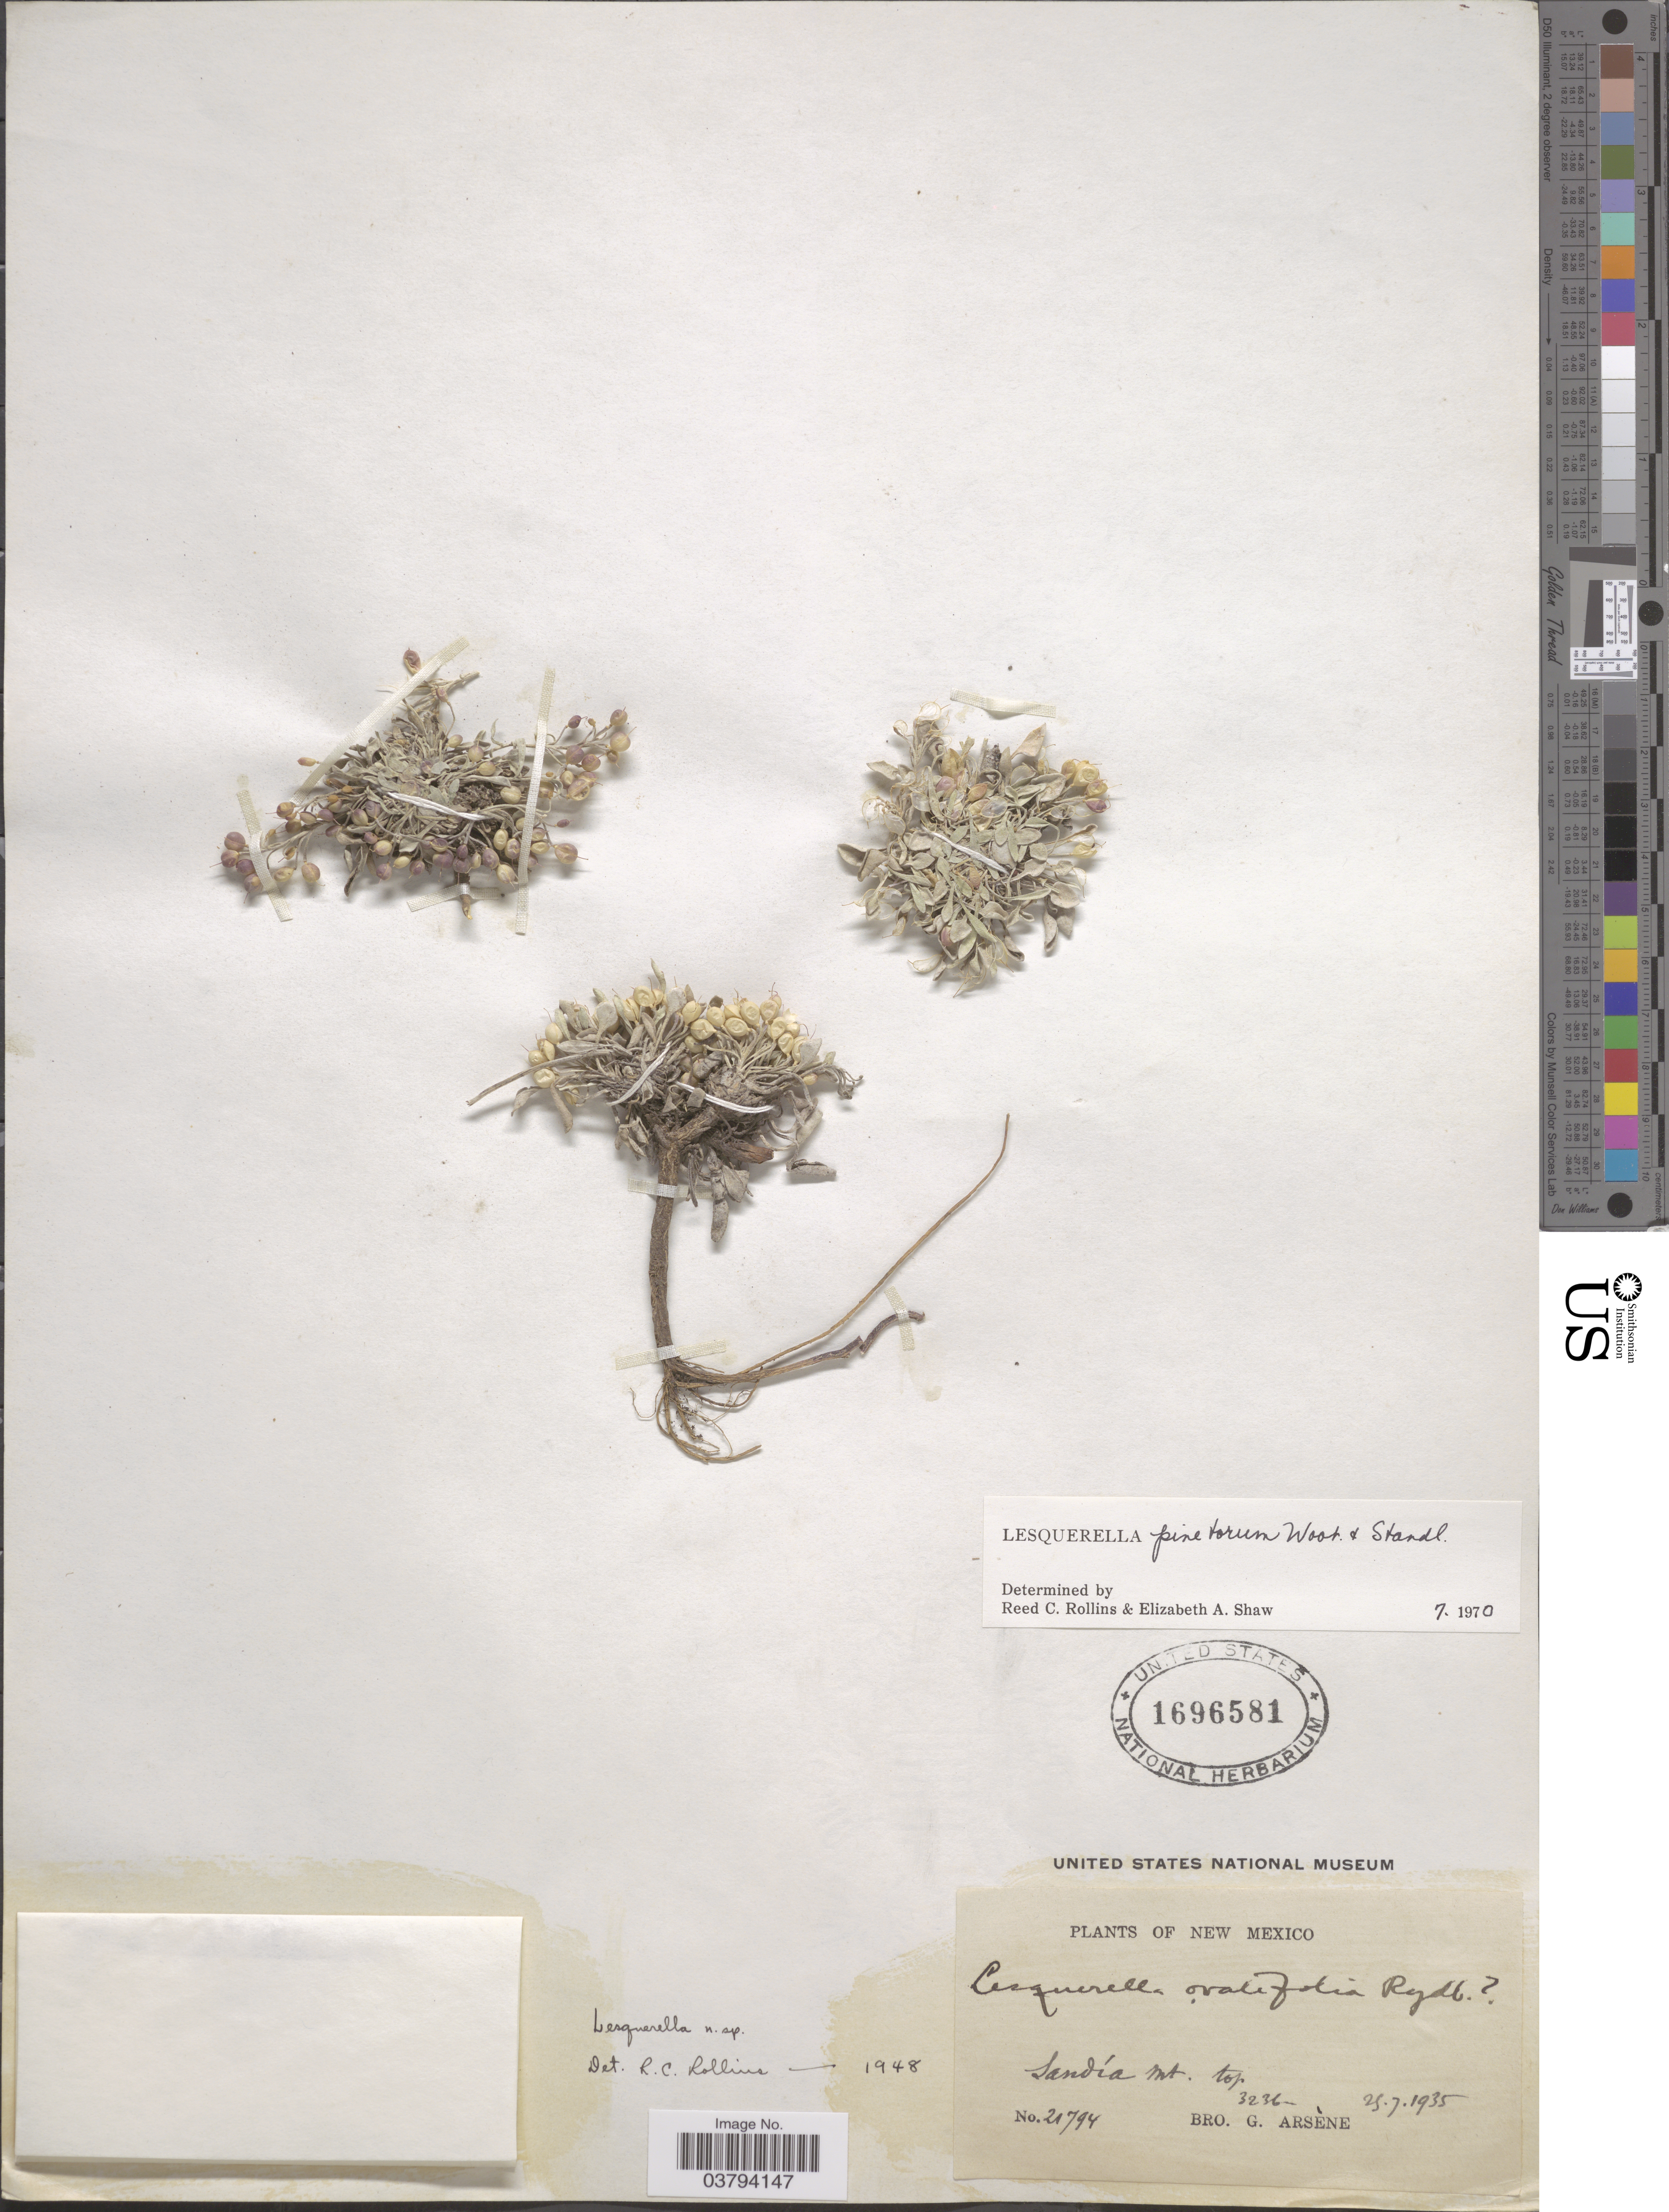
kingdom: Plantae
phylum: Tracheophyta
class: Magnoliopsida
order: Brassicales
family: Brassicaceae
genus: Lesquerella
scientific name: Lesquerella pinetorum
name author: Wooton & Standl.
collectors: Bro. G. Arsène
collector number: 21794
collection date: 1935-07-25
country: United States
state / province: New Mexico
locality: Sandía Mt. top.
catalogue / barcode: US 1696581